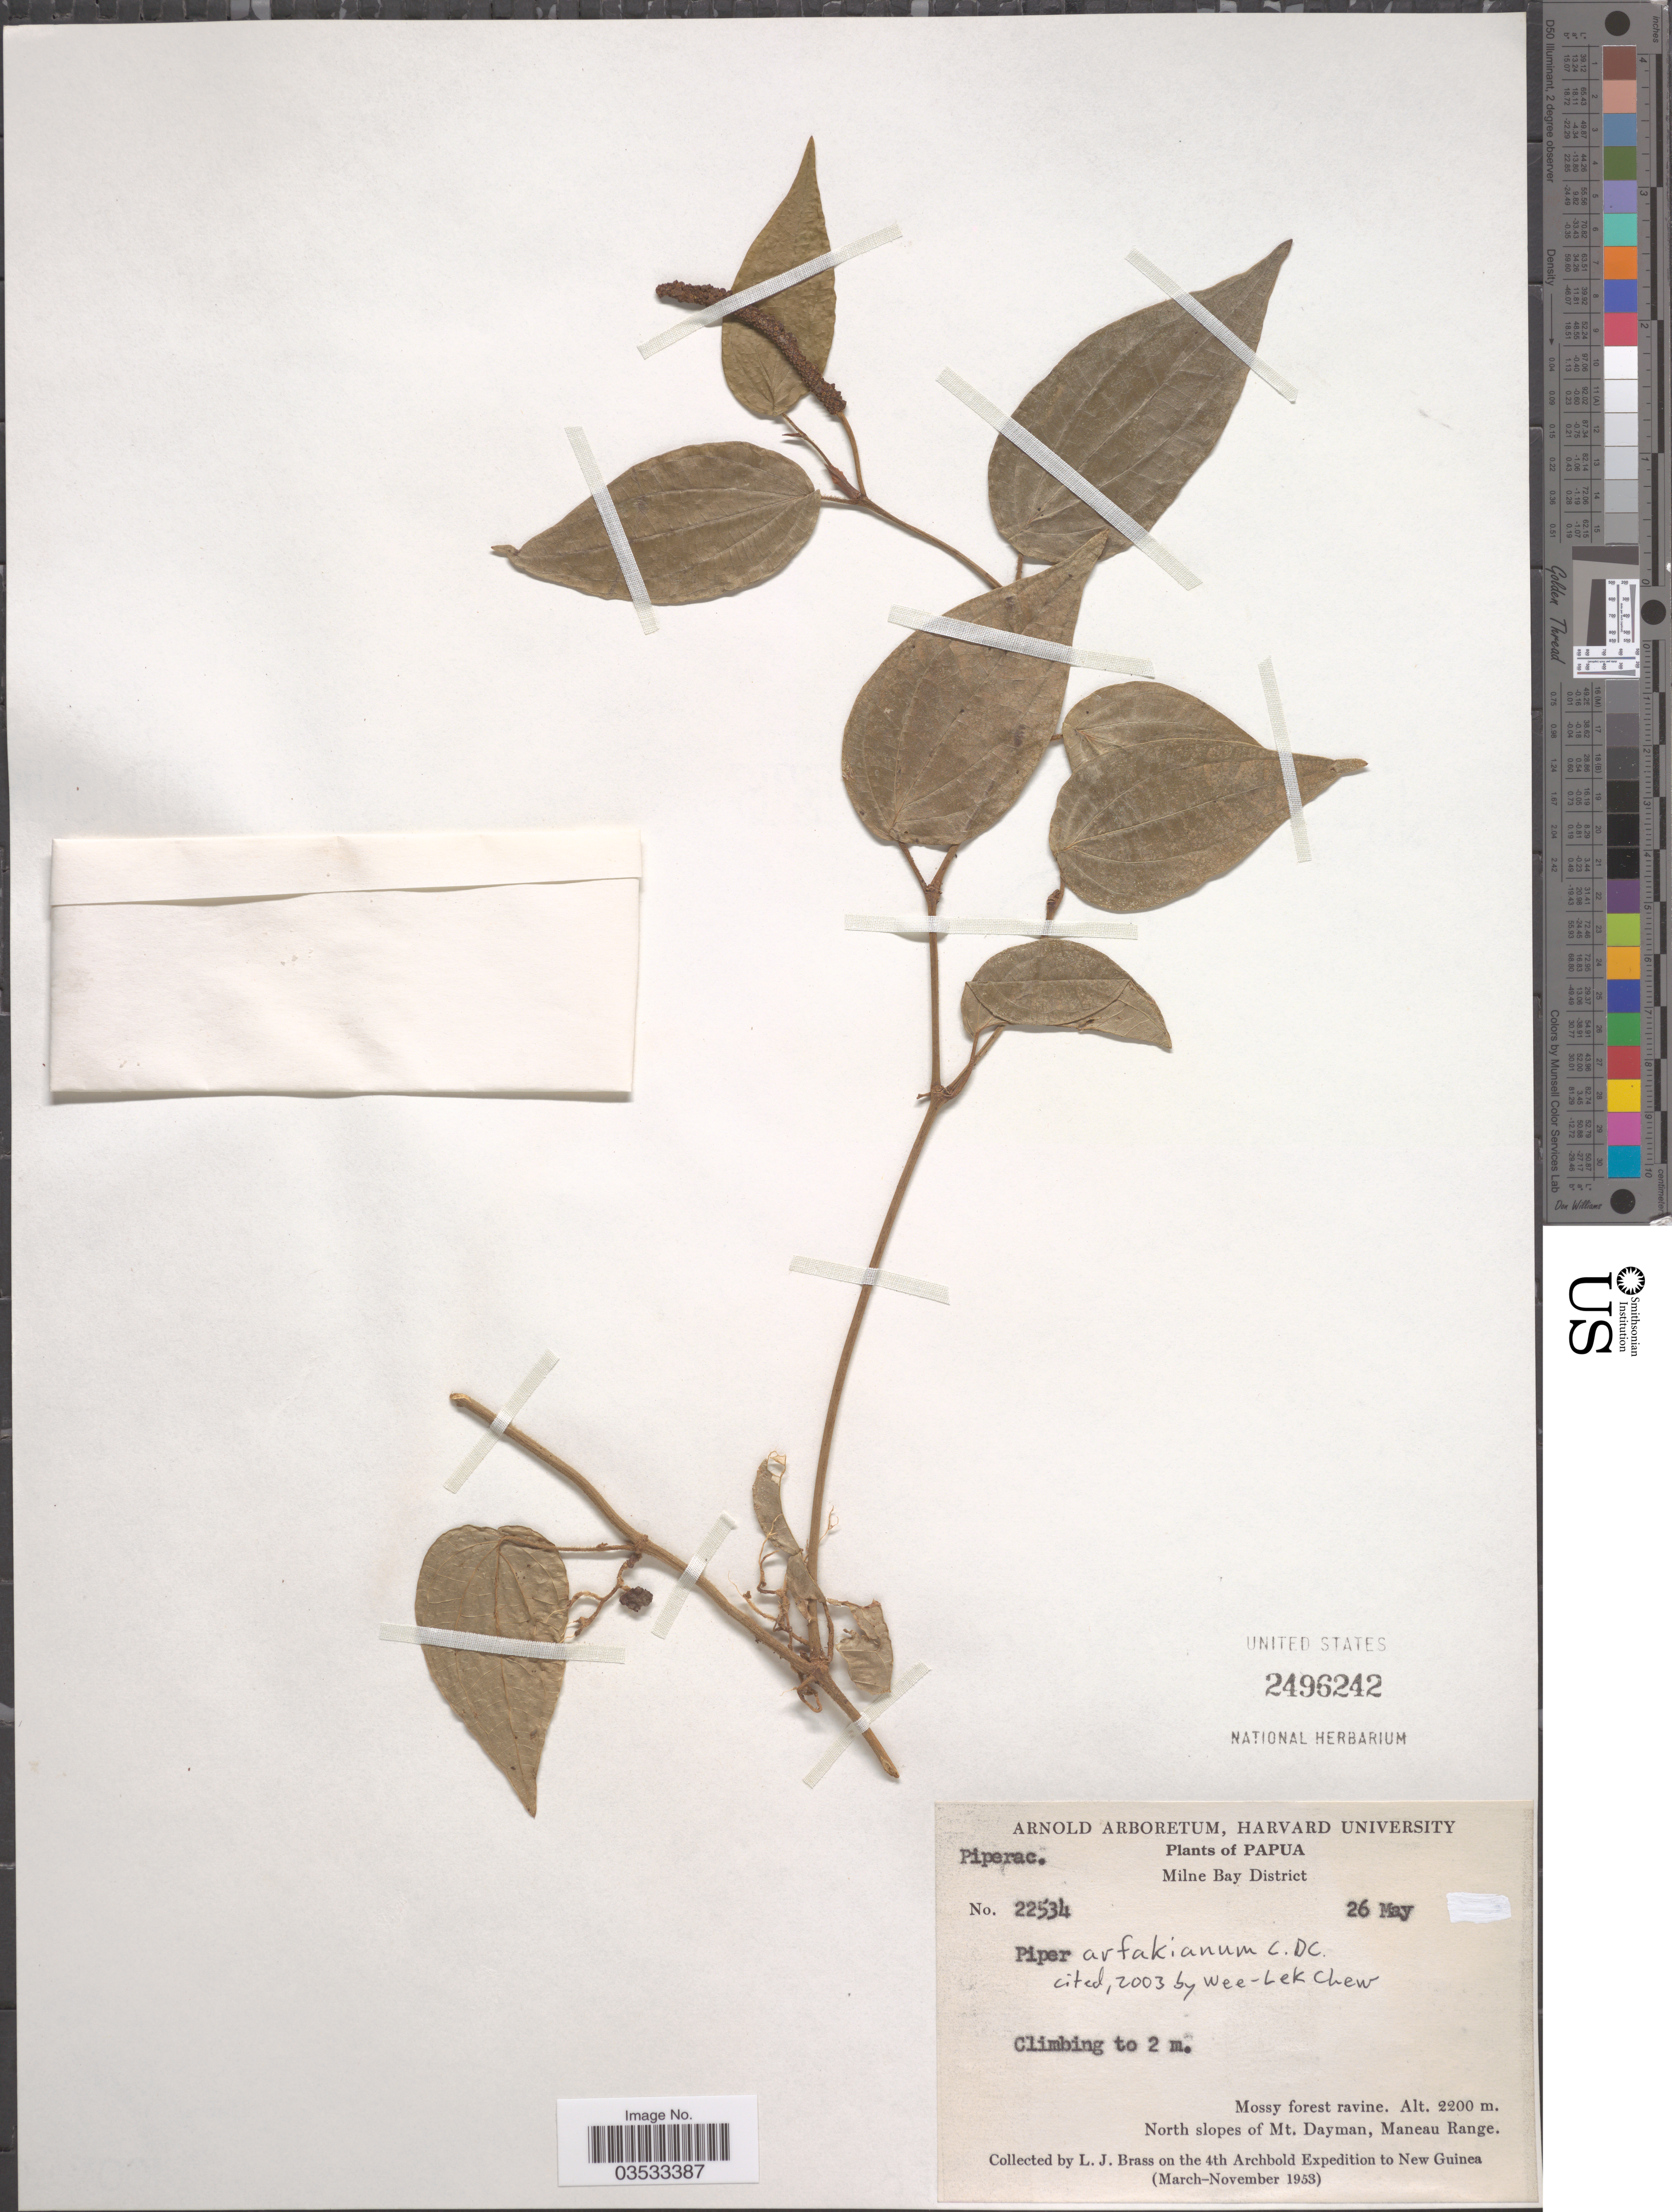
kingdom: Plantae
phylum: Tracheophyta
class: Magnoliopsida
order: Piperales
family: Piperaceae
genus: Piper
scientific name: Piper arfakianum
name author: DC.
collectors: L. J. Brass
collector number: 22534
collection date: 1953-05-26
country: Papua New Guinea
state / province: Milne Bay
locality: Milne Bay District. Mossy forest ravine. North slopes of Mt. Dayman, Maneau Range.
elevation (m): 2200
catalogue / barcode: US 2496242